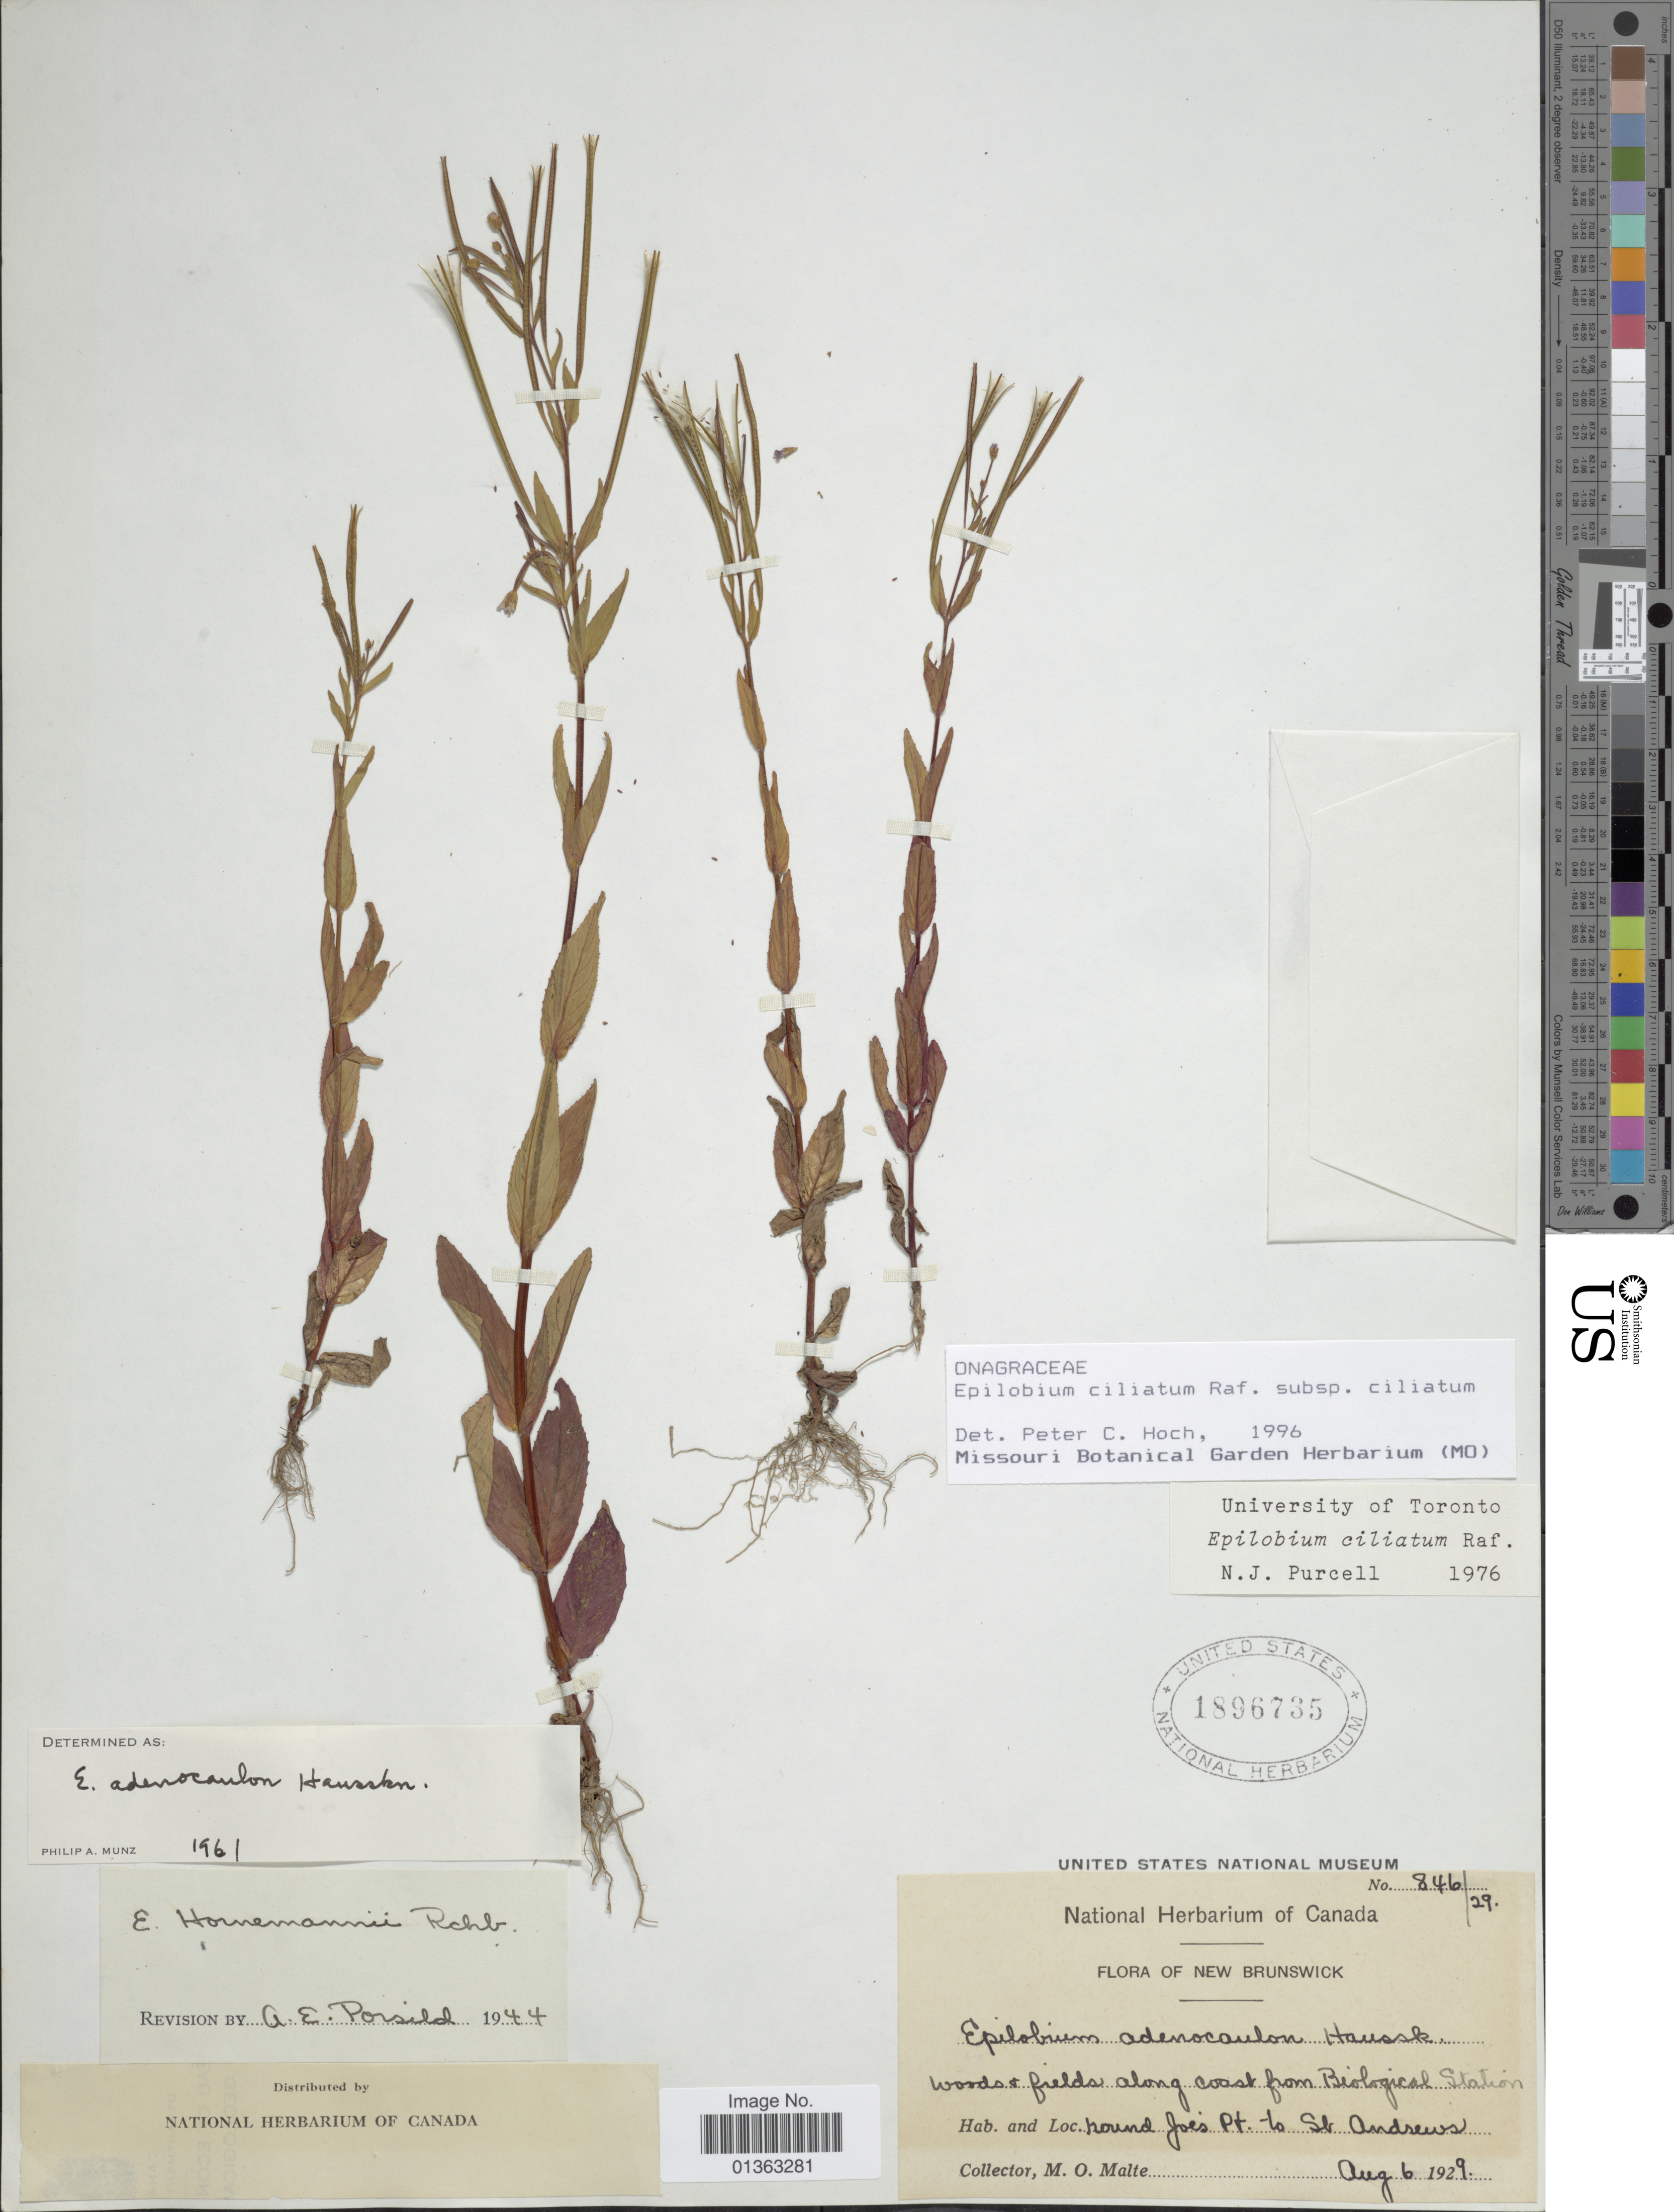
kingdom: Plantae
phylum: Tracheophyta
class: Magnoliopsida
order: Myrtales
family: Onagraceae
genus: Epilobium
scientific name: Epilobium ciliatum subsp. ciliatum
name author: Raf.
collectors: M. O. Malte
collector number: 846/29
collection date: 1929-08-06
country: Canada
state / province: New Brunswick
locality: Woods & fields along coast from Biological Station. Round Joe's Pt. to St. Andrews.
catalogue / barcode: US 1896735